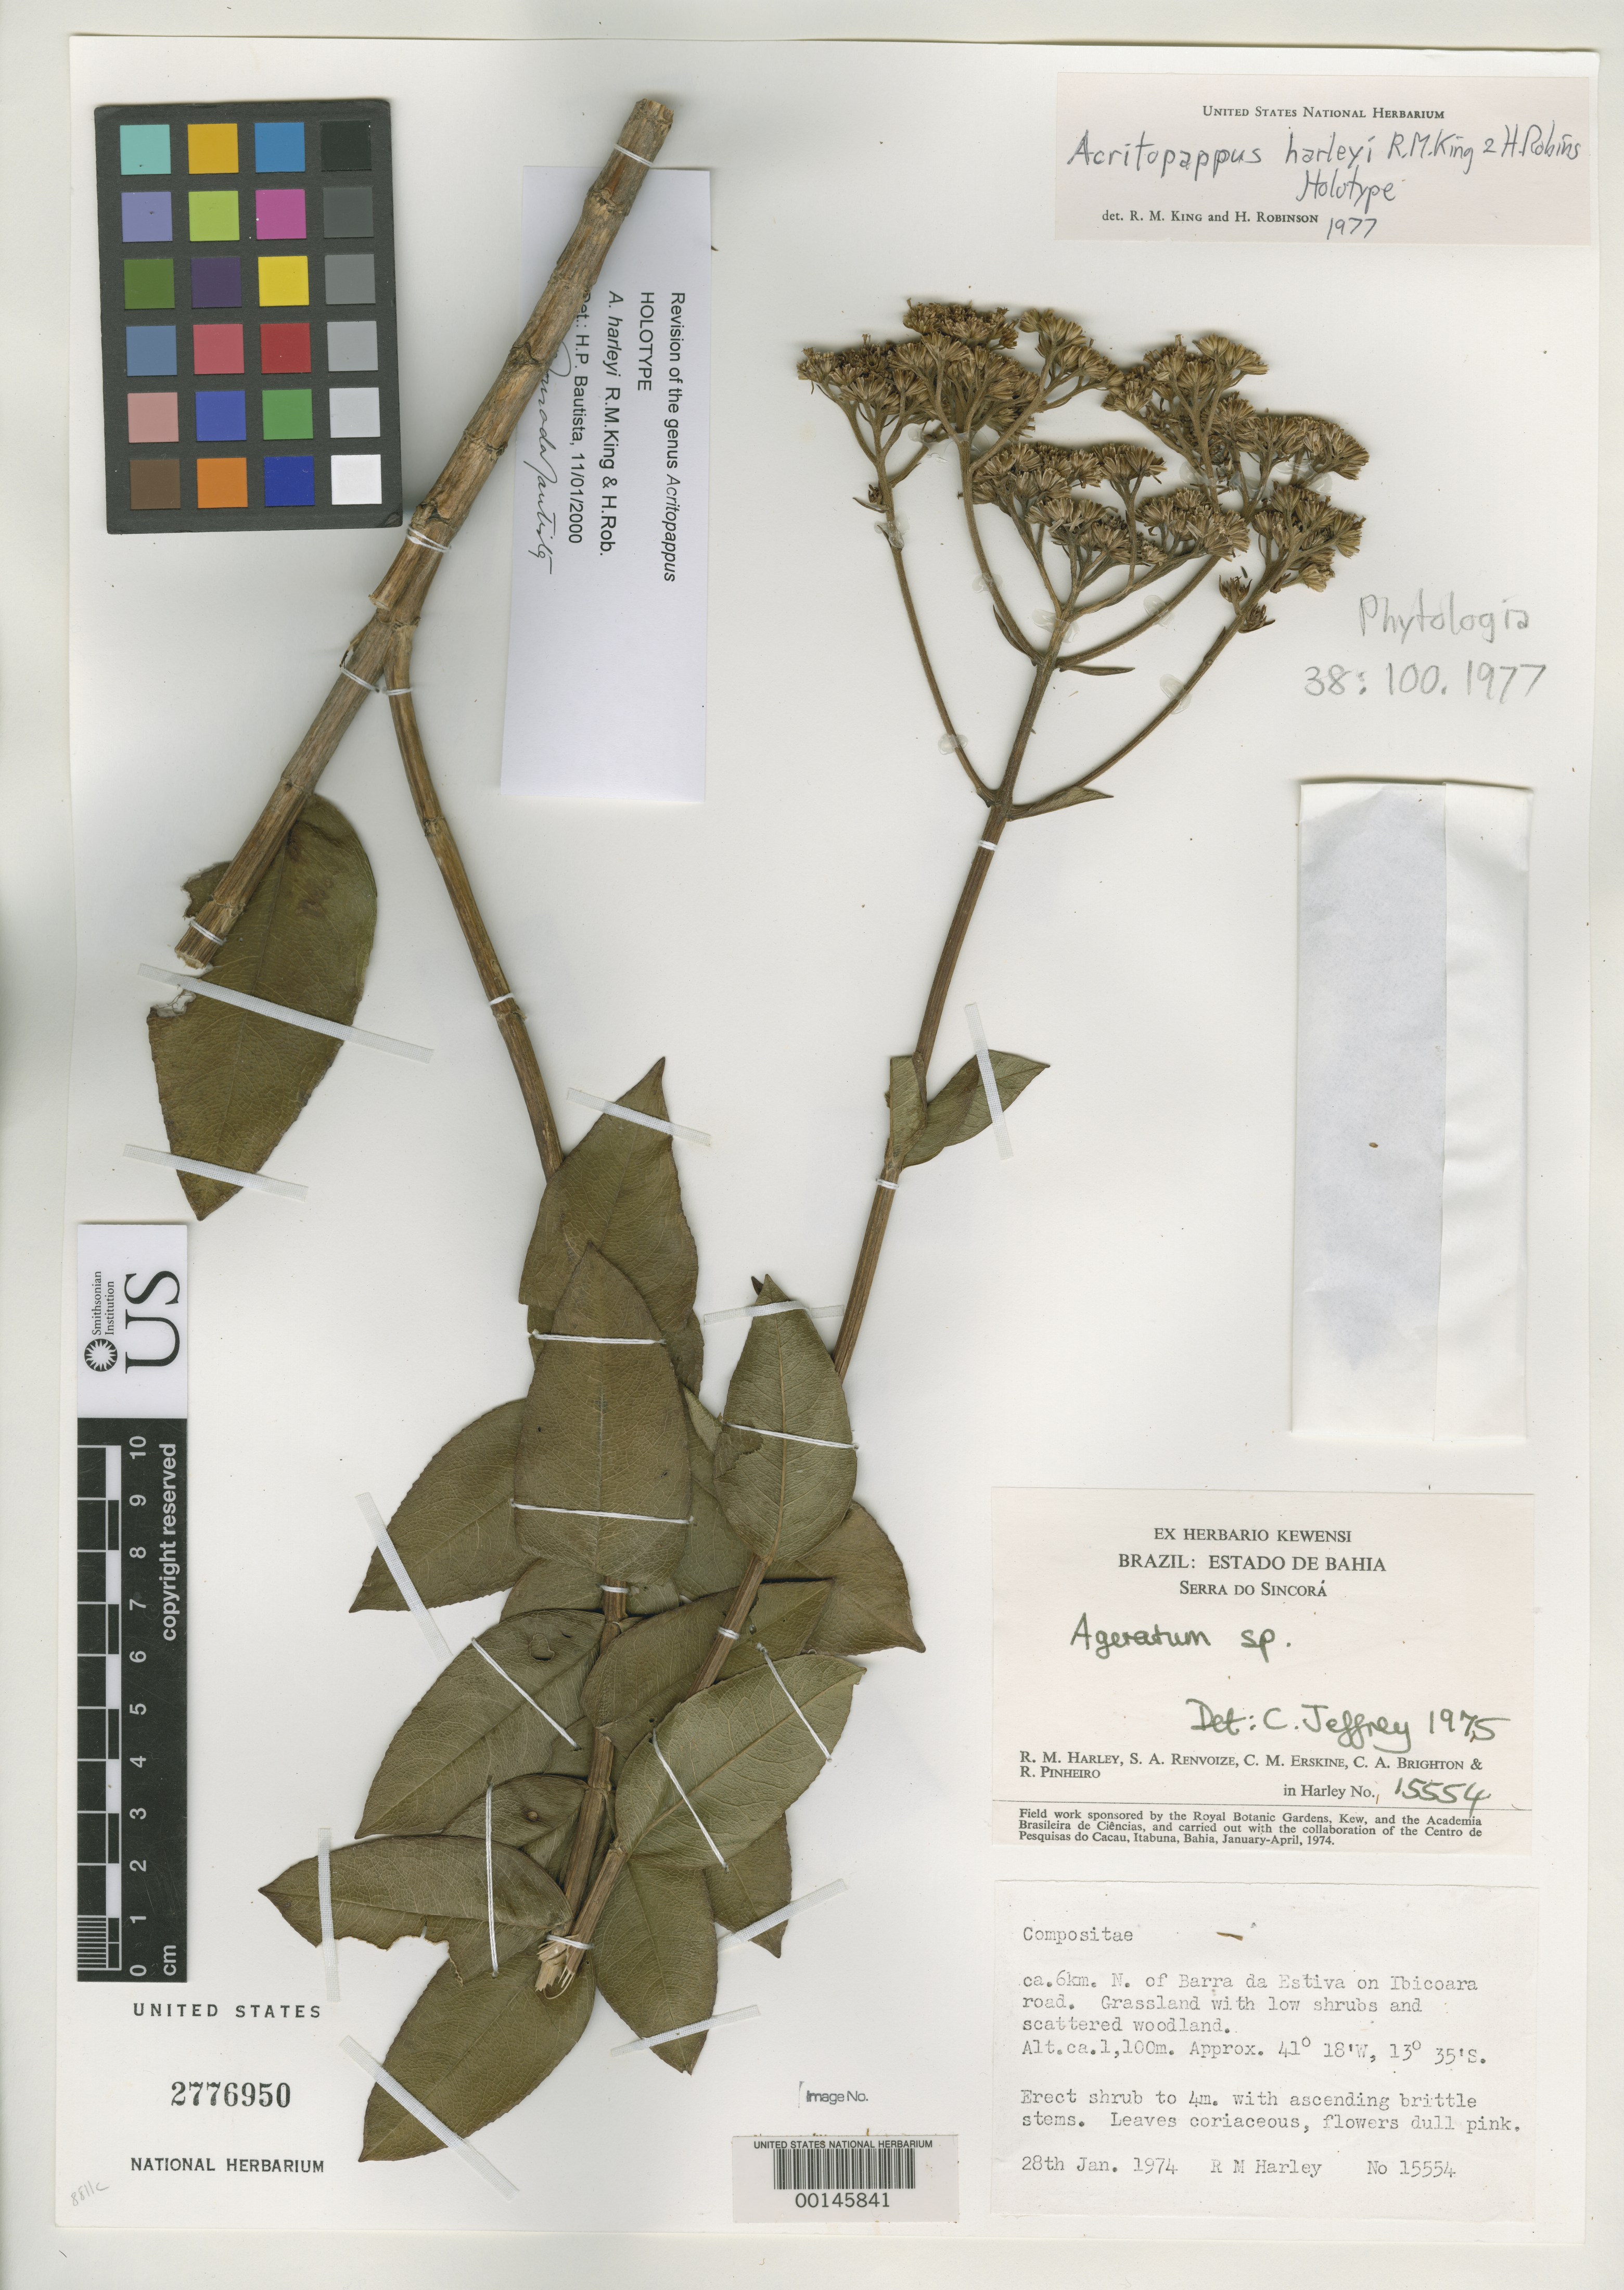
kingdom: Plantae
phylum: Tracheophyta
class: Magnoliopsida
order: Asterales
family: Asteraceae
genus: Acritopappus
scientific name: Acritopappus harleyi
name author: R.M. King & H. Rob.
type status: Holotype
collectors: R. M. Harley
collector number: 15554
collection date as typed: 28 Jan 1974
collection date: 1974-01-28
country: Brazil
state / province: Bahia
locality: Ca. 6 km. N of Barra da Estiva on Ibicoara road.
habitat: Grassland with low shrubs and scattered woodland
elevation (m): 1100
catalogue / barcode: US 2776950